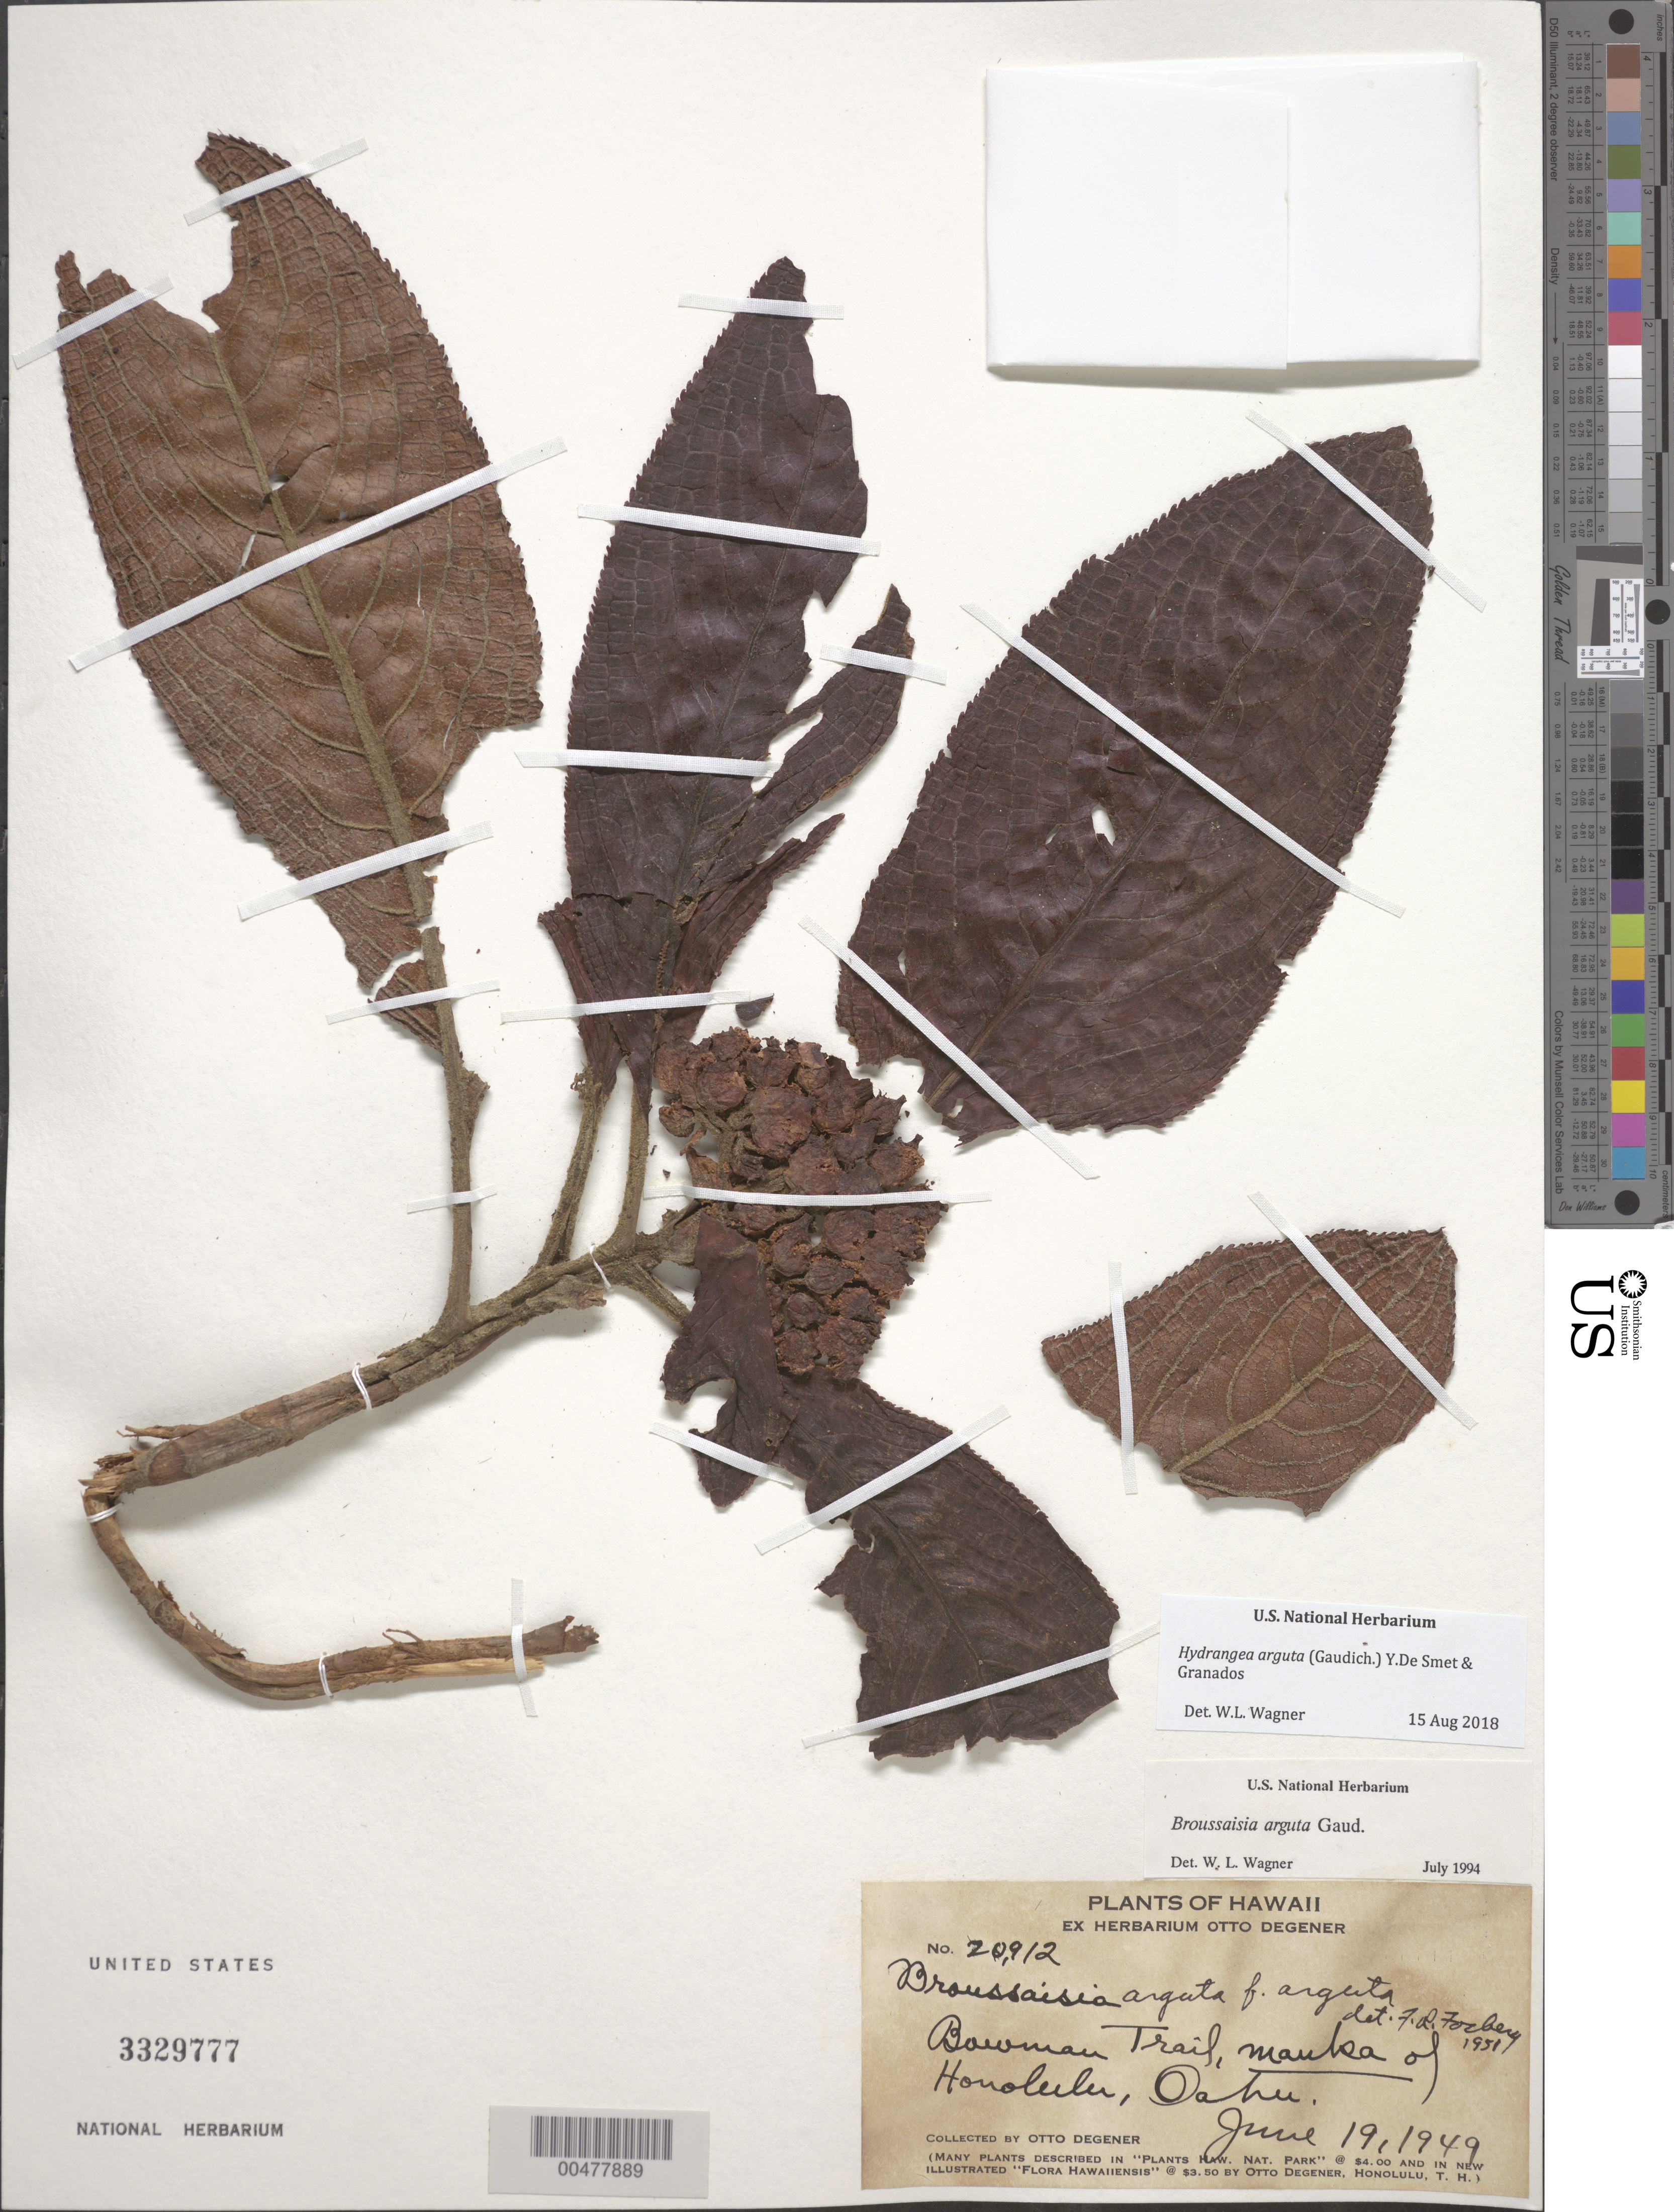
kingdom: Plantae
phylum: Tracheophyta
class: Magnoliopsida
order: Cornales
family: Hydrangeaceae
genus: Hydrangea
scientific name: Hydrangea arguta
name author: (Gaudich.) Y. De Smet & C. Granados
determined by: Wagner, W. L., (BOT), Smithsonian Institution - National Museum of Natural History (UNITED STATES)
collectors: O. Degener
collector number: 20912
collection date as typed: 19 Jun 1949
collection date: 1949-06-19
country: United States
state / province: Hawaii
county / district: Honolulu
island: Oahu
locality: Bowman Trail, mauka of Honolulu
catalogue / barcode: US 3329777